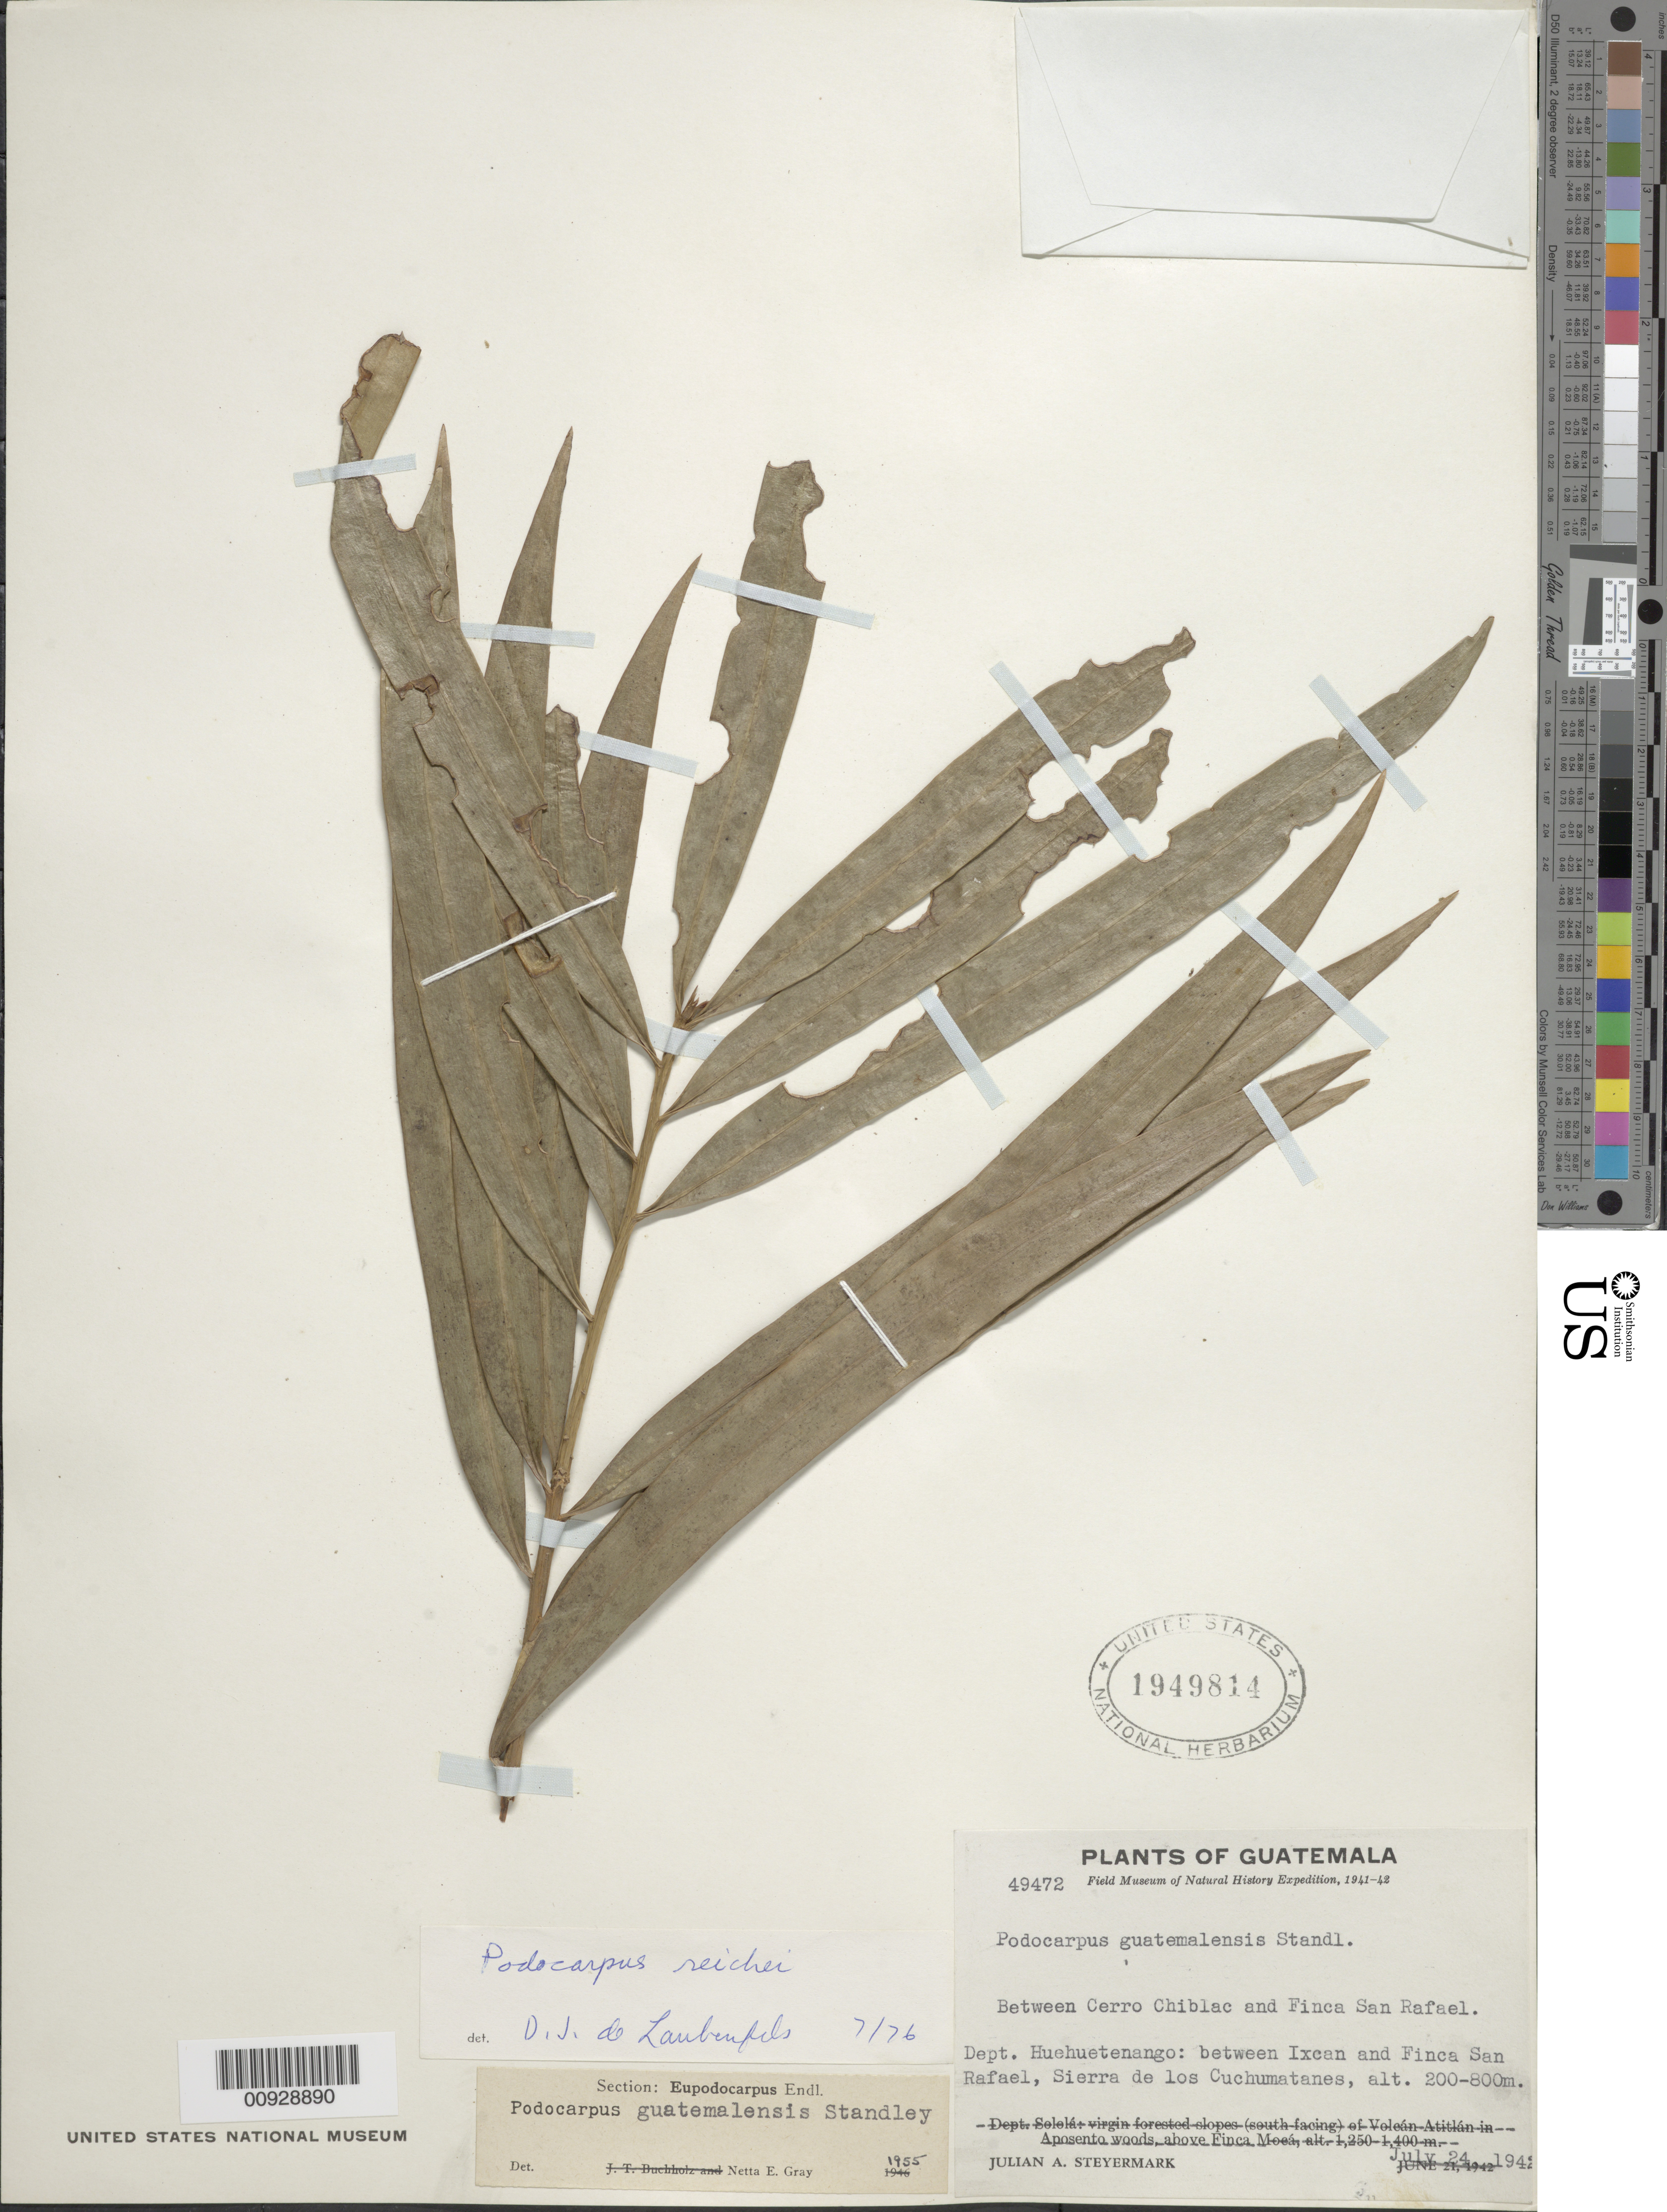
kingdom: Plantae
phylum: Tracheophyta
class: Pinopsida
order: Pinales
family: Podocarpaceae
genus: Podocarpus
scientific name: Podocarpus reichei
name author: J. Buchholz & N.E. Gray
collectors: J. Steyermark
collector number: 49472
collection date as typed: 24 Jul 1942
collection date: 1942-07-24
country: Guatemala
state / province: Huehuetenango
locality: Between Cerro Chiblac and Finca San Rafael. Between Ixcan and Finca San Rafael, Sierra de los Cuchumatanes.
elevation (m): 800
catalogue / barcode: US 1949814